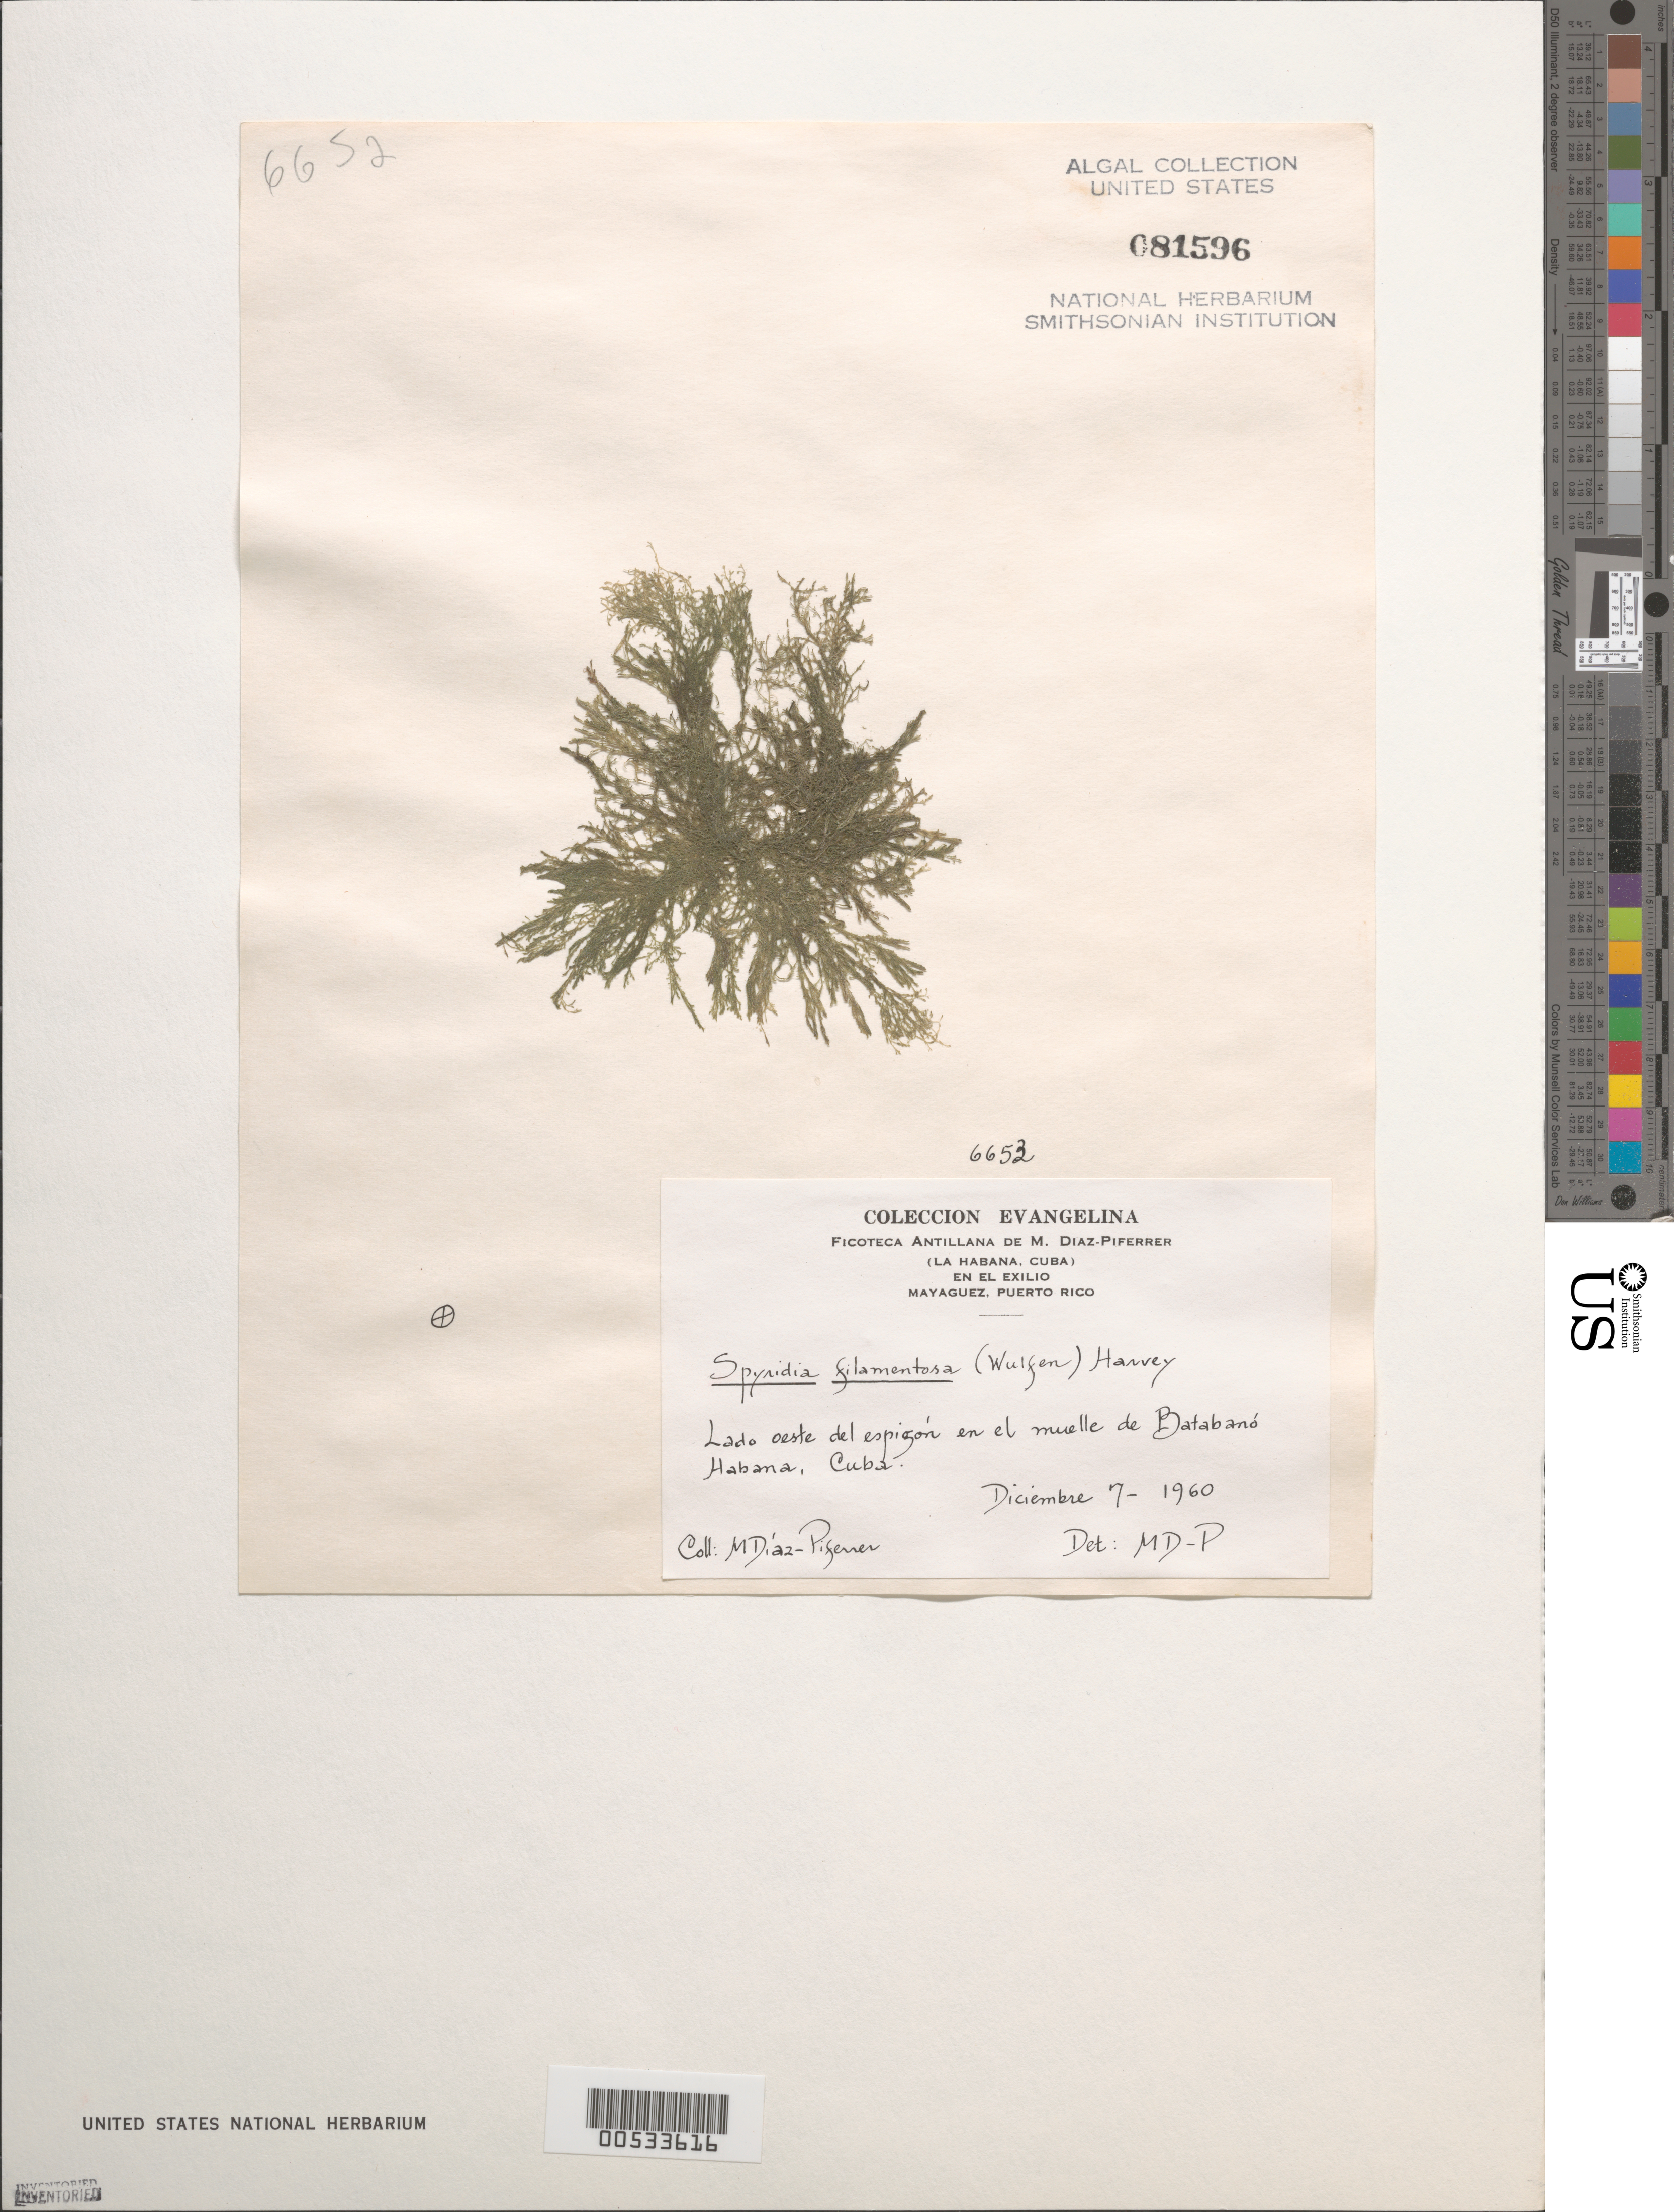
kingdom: Plantae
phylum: Rhodophyta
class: Florideophyceae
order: Ceramiales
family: Spyridiaceae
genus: Spyridia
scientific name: Spyridia filamentosa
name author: (Wulfen) Harv.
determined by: Diaz-Piferrer, M.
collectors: M. Diaz-Piferrer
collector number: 6653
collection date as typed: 07 Dec 1960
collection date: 1960-12-07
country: Cuba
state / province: La Habana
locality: Batabano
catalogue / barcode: US 81596